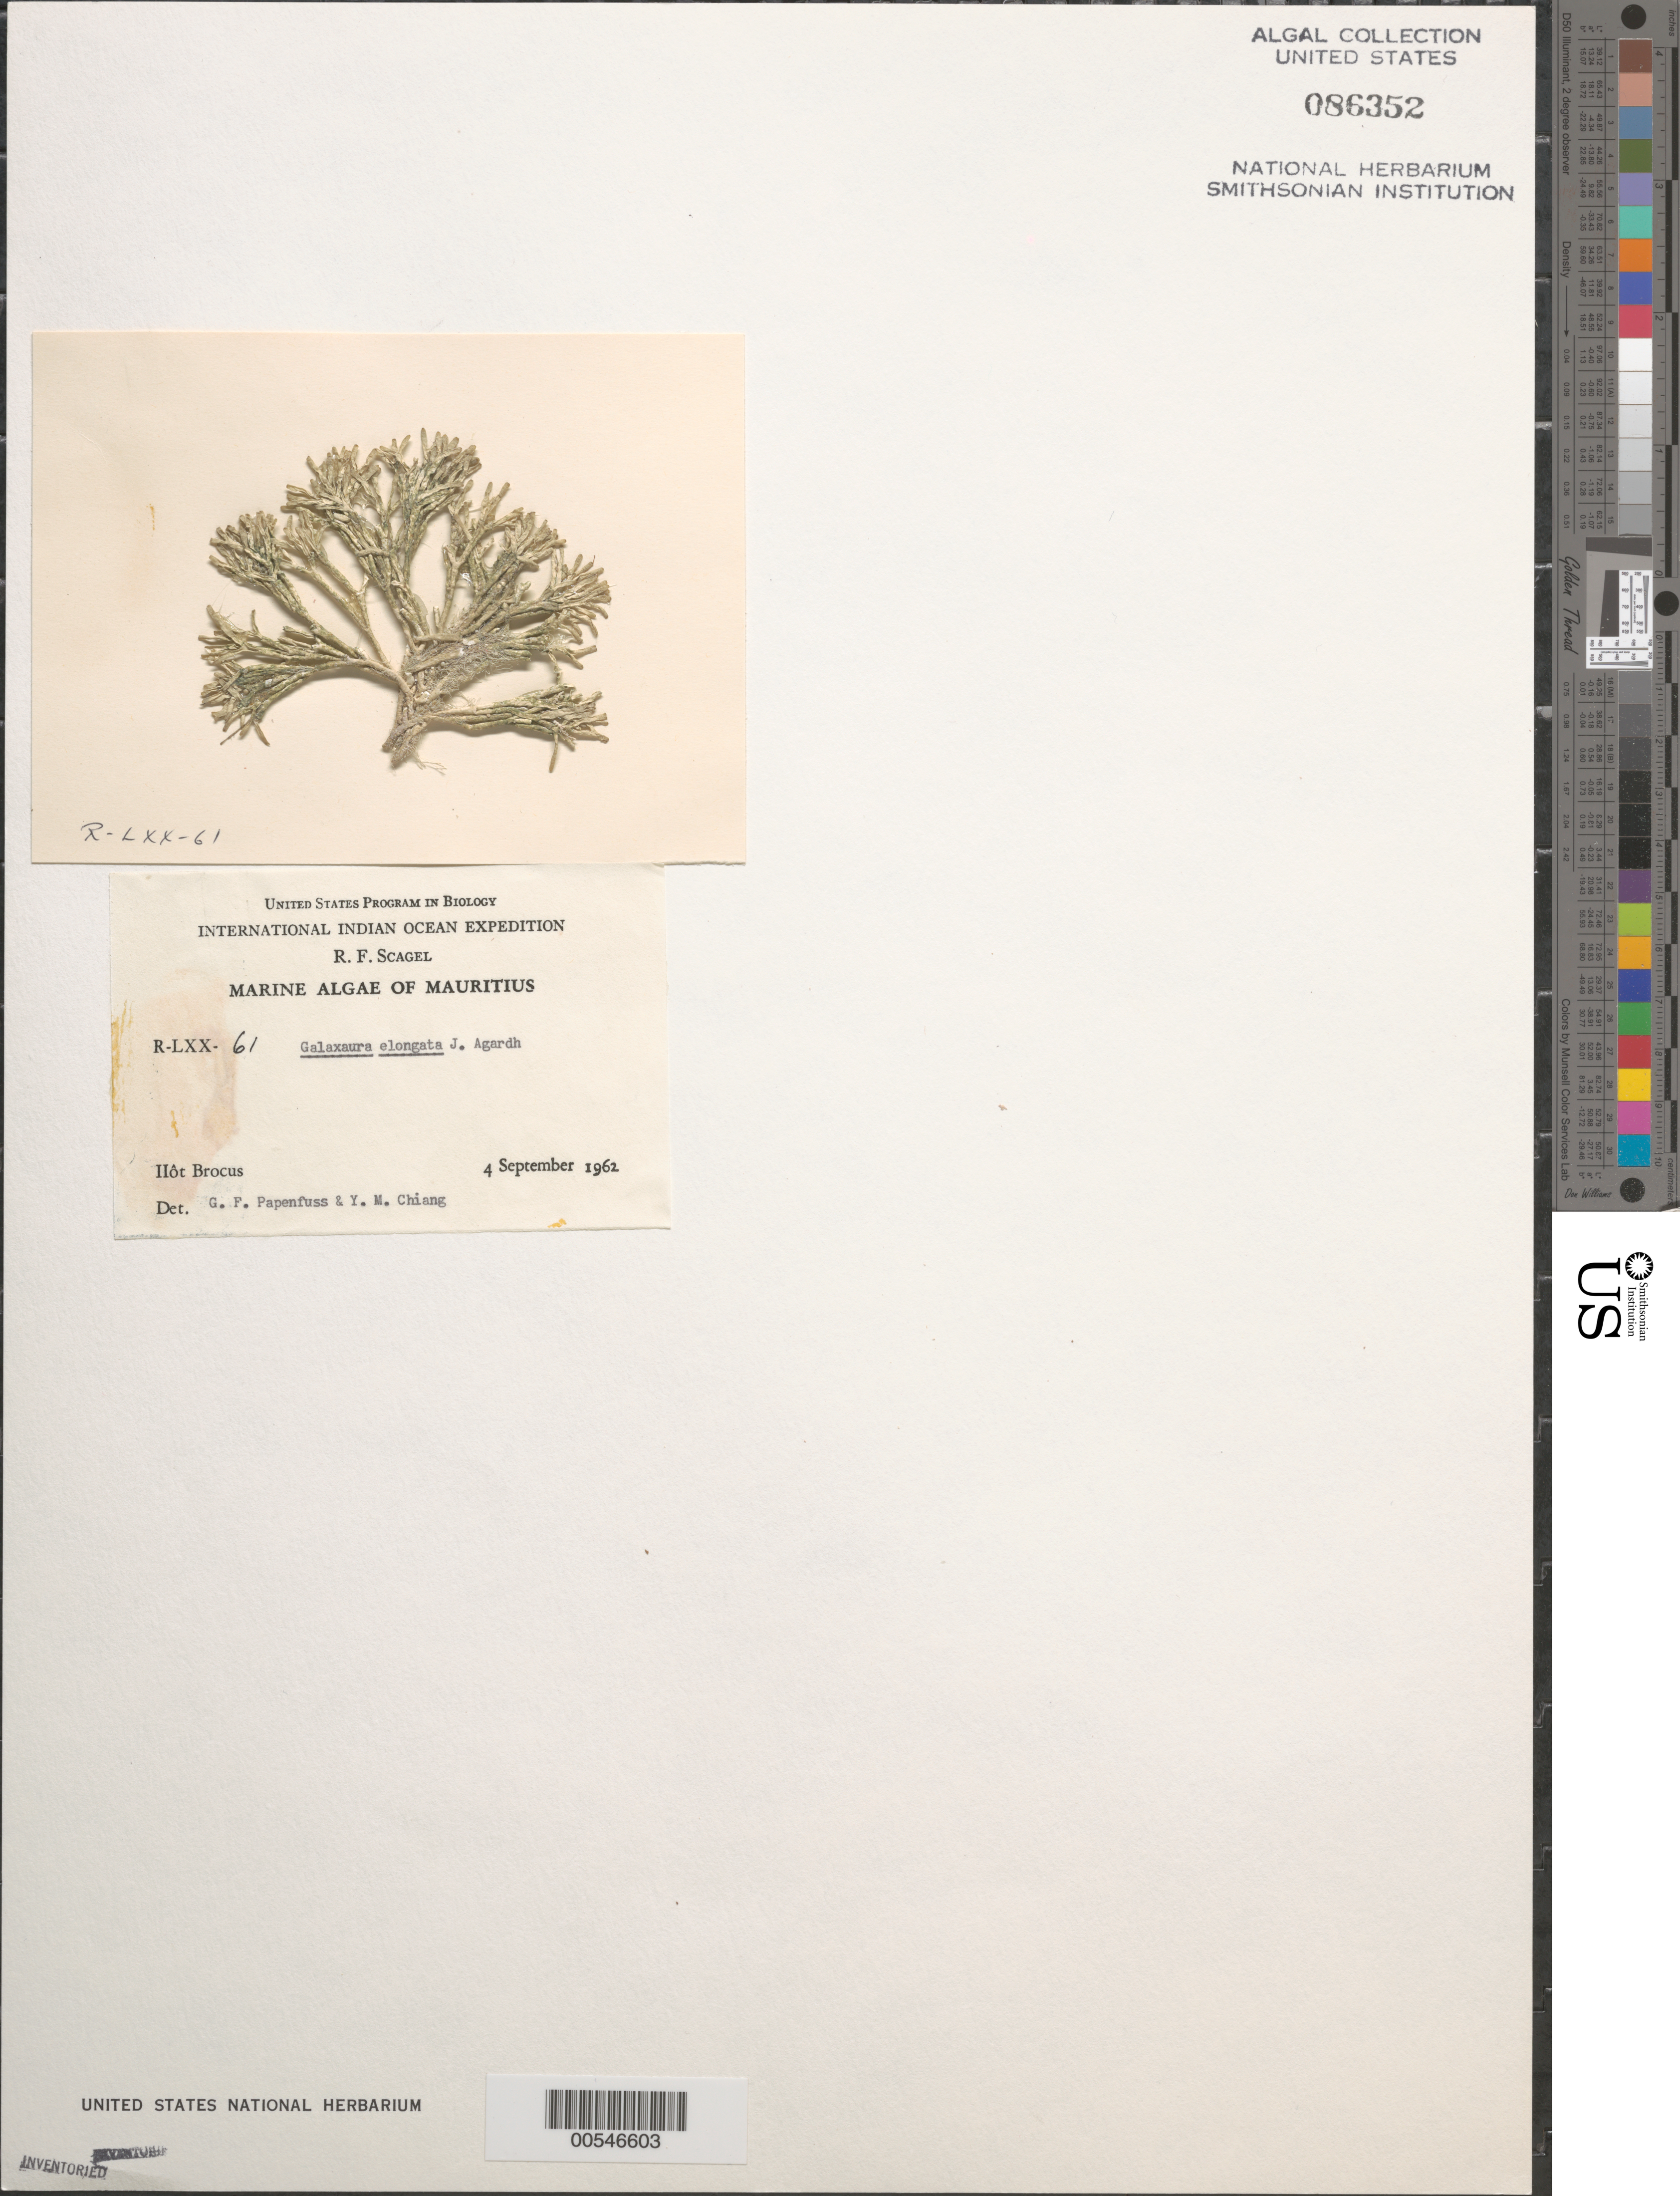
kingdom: Plantae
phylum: Rhodophyta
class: Florideophyceae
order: Nemaliales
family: Galaxauraceae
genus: Galaxaura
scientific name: Galaxaura elongata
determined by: Papenfuss, G. F.; Chiang, Y. M.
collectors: R. F. Scagel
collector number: R-LXX-61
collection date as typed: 04 Sep 1962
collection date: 1962-09-04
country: Mauritius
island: Ilot Brocus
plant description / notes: International Indian Ocean Expedition, 1962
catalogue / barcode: US 86352